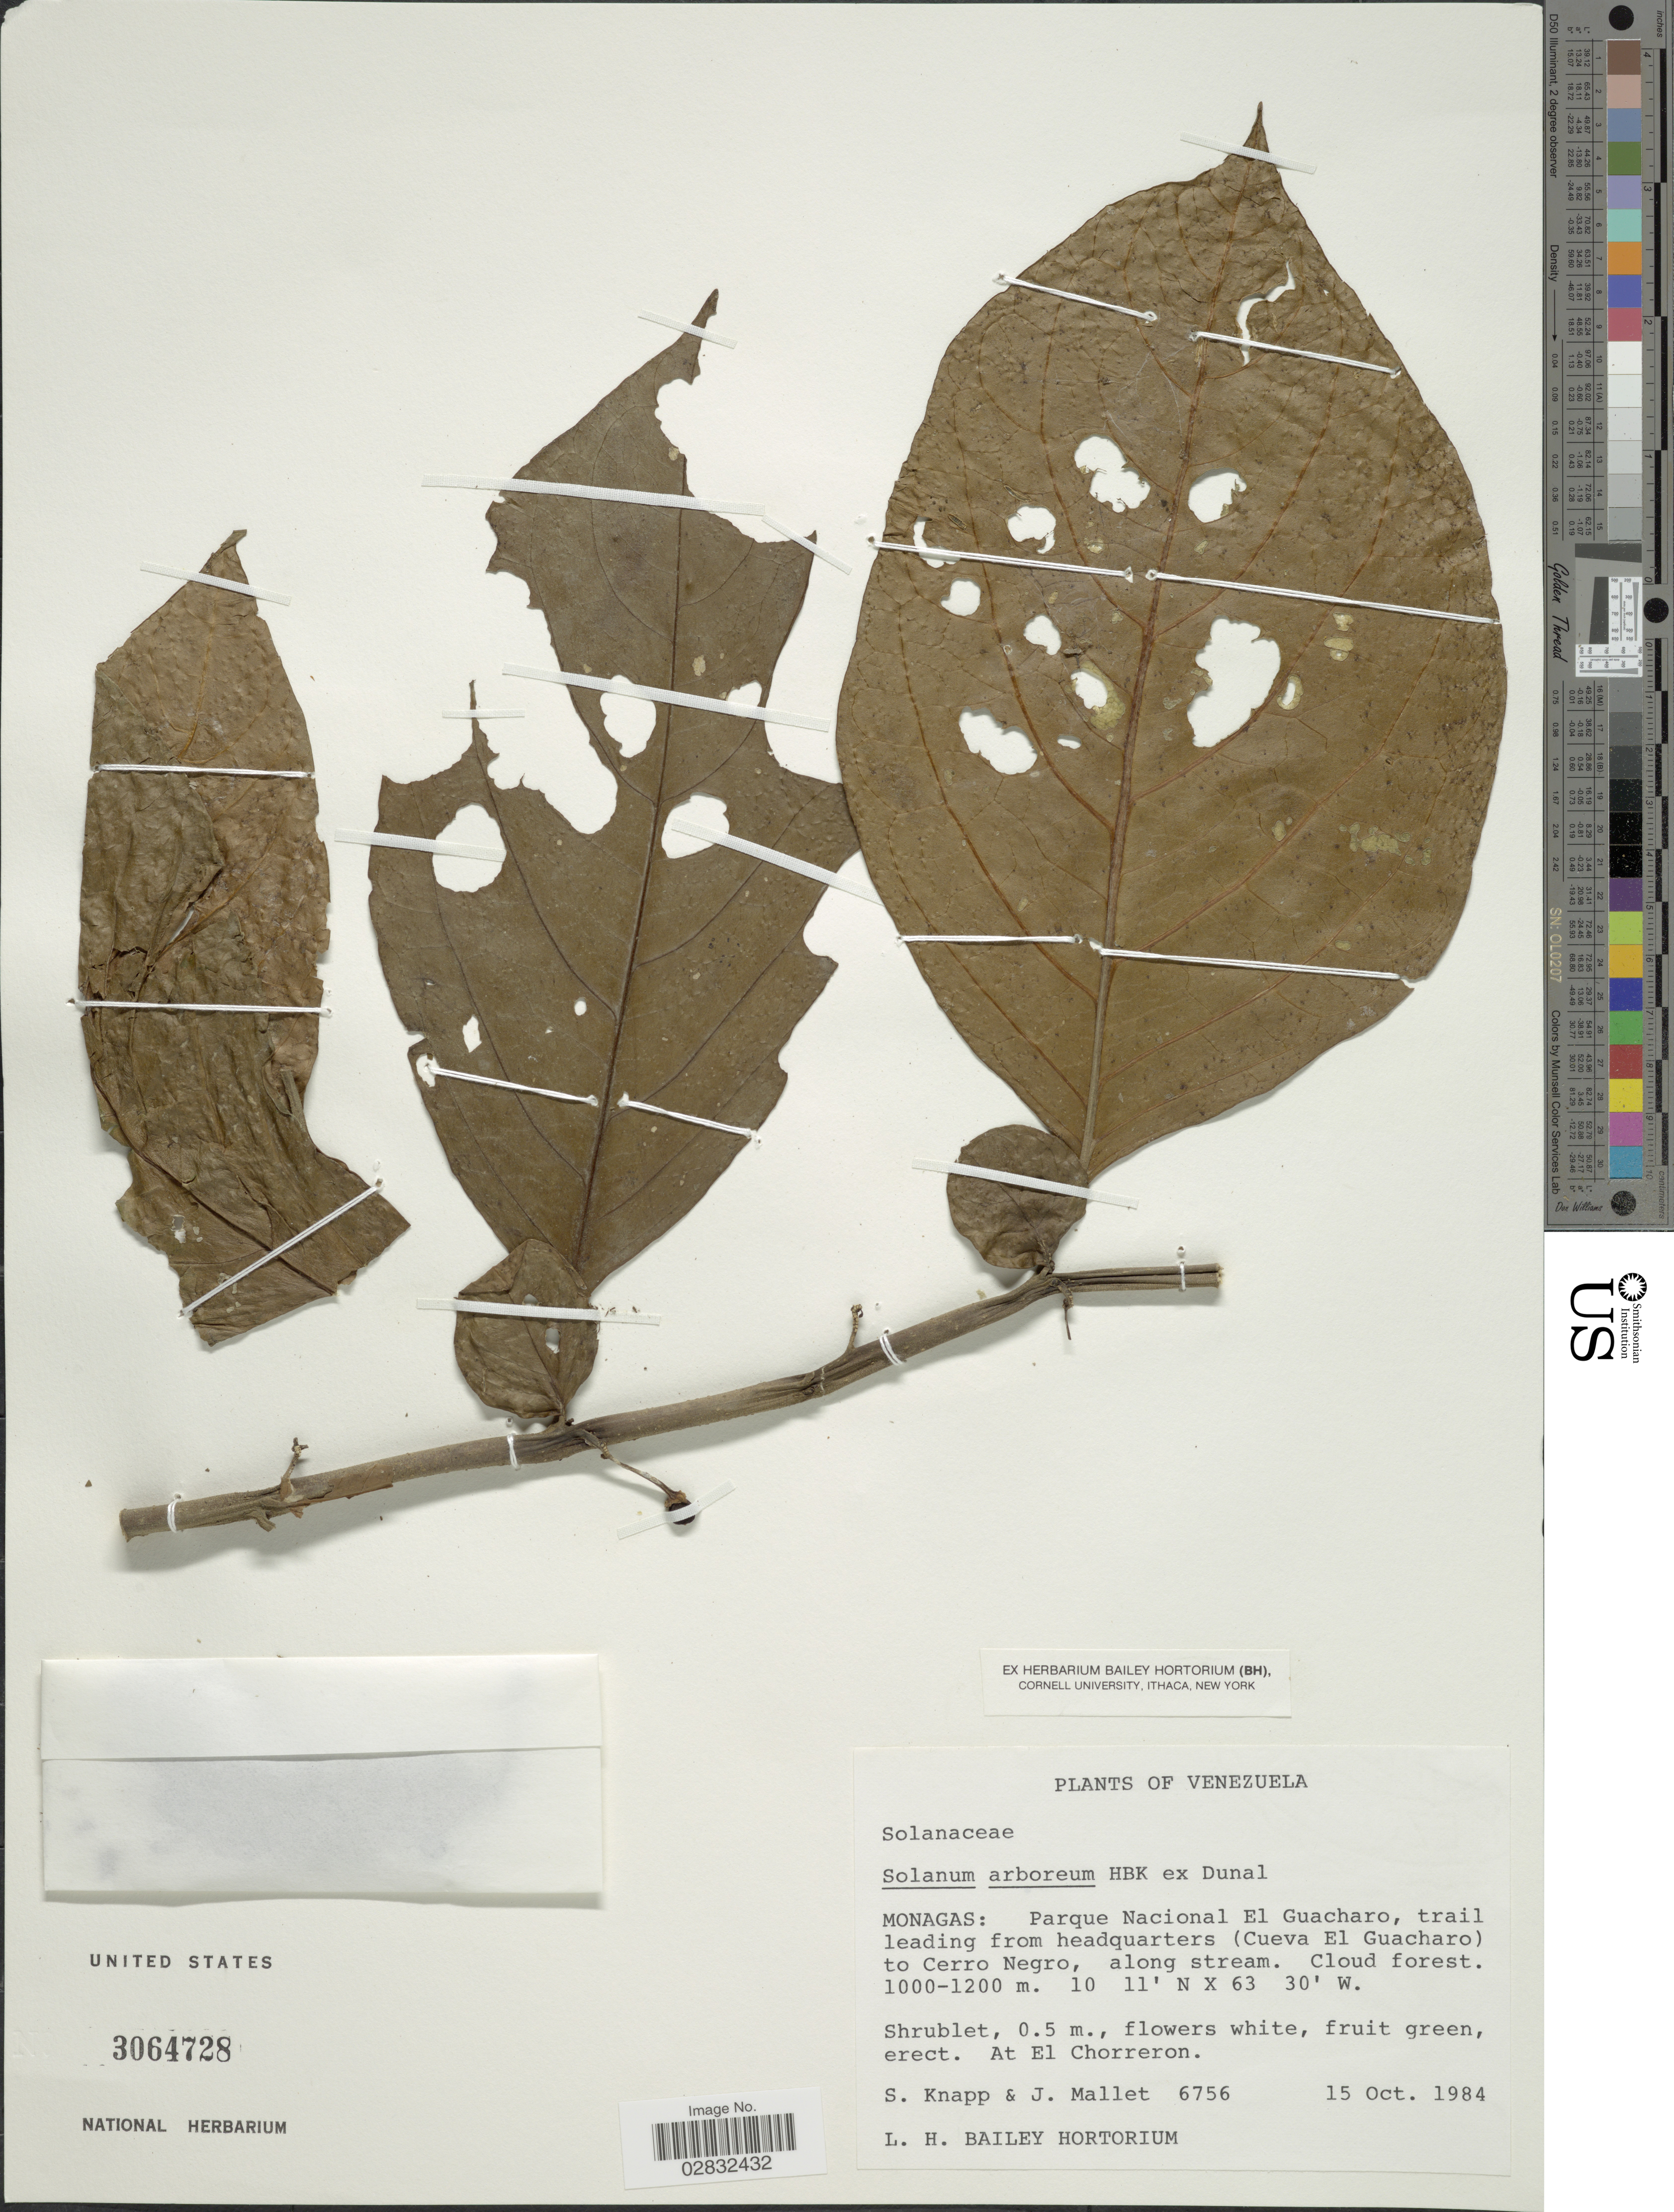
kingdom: Plantae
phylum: Tracheophyta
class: Magnoliopsida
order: Solanales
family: Solanaceae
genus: Solanum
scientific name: Solanum arboreum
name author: Dunal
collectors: S. Knapp & J. Mallet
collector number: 6756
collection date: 1984-10-15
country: Venezuela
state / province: Monagas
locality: Monagas: Parque Nacional El Guacharo, trail leading from headquarters (Cueva el Guacharo) to Cerro Negro, along stream.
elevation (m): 1000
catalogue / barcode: US 3064728